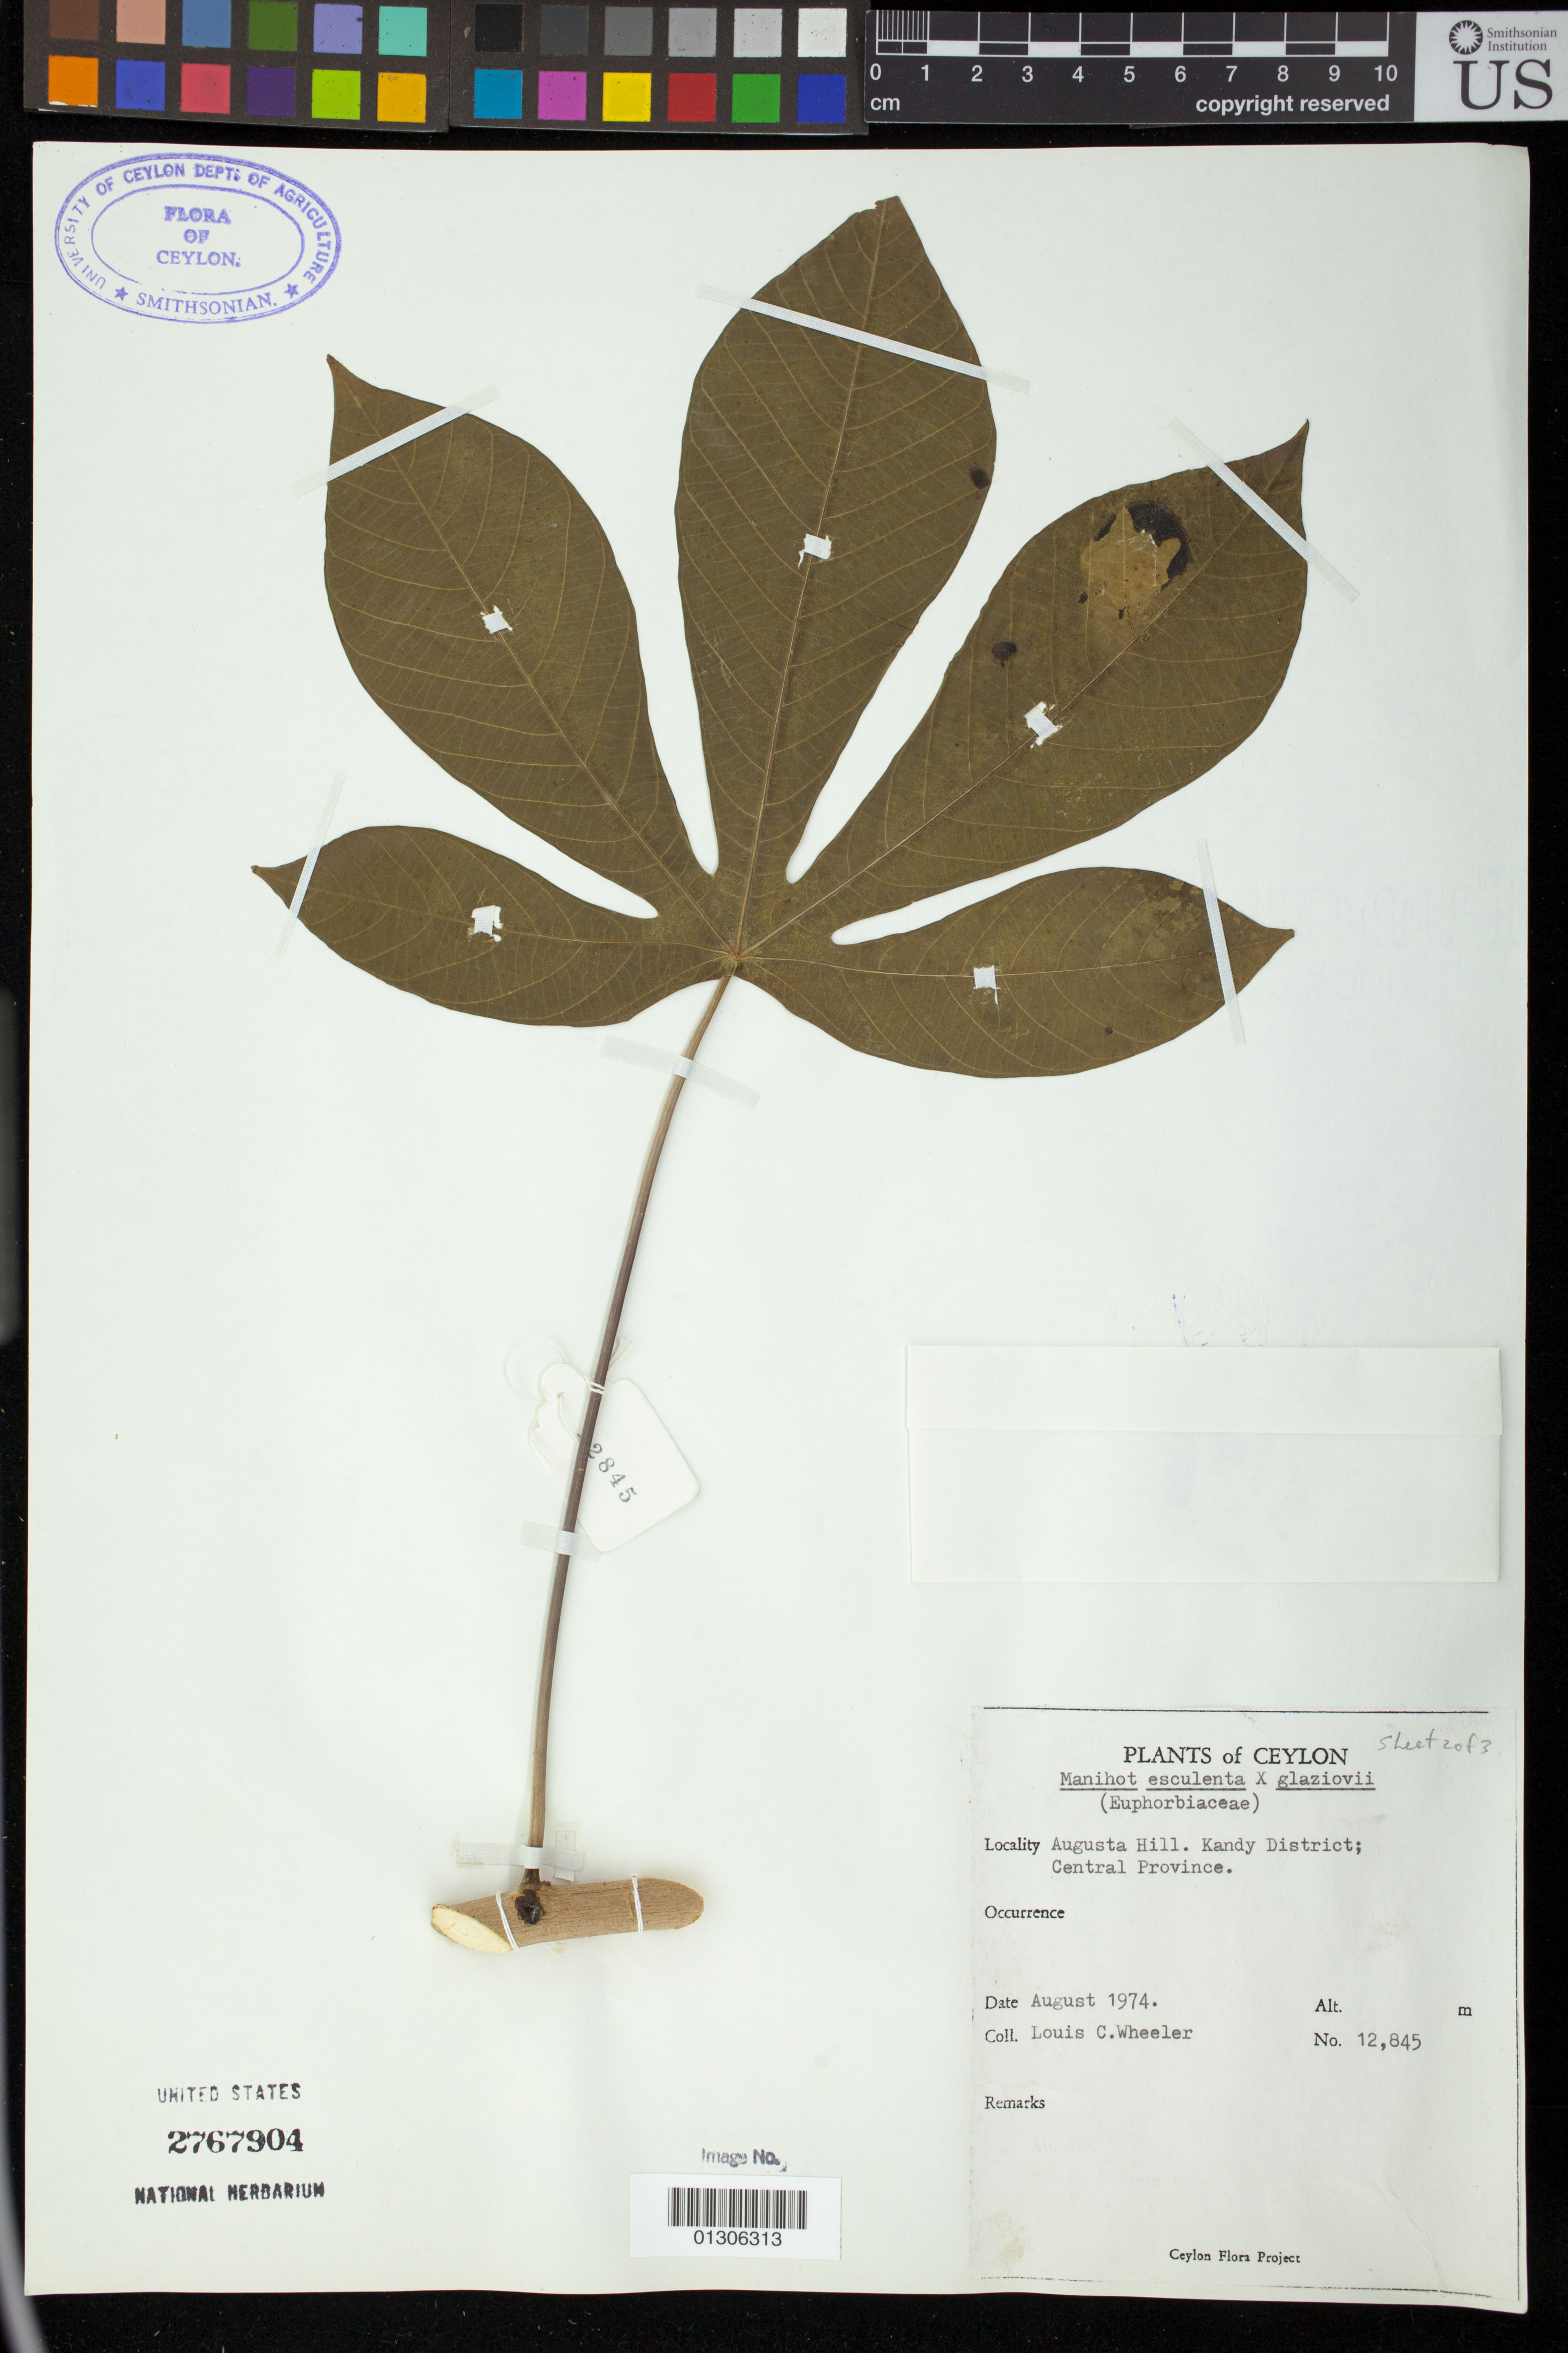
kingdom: Plantae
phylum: Tracheophyta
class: Magnoliopsida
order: Malpighiales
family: Euphorbiaceae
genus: Manihot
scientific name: Manihot esculenta x M. glaziovii Müll. Arg.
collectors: L. C. Wheeler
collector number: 12845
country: Sri Lanka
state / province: Central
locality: Augusta Hill. Kandy District.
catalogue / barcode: US 2767904